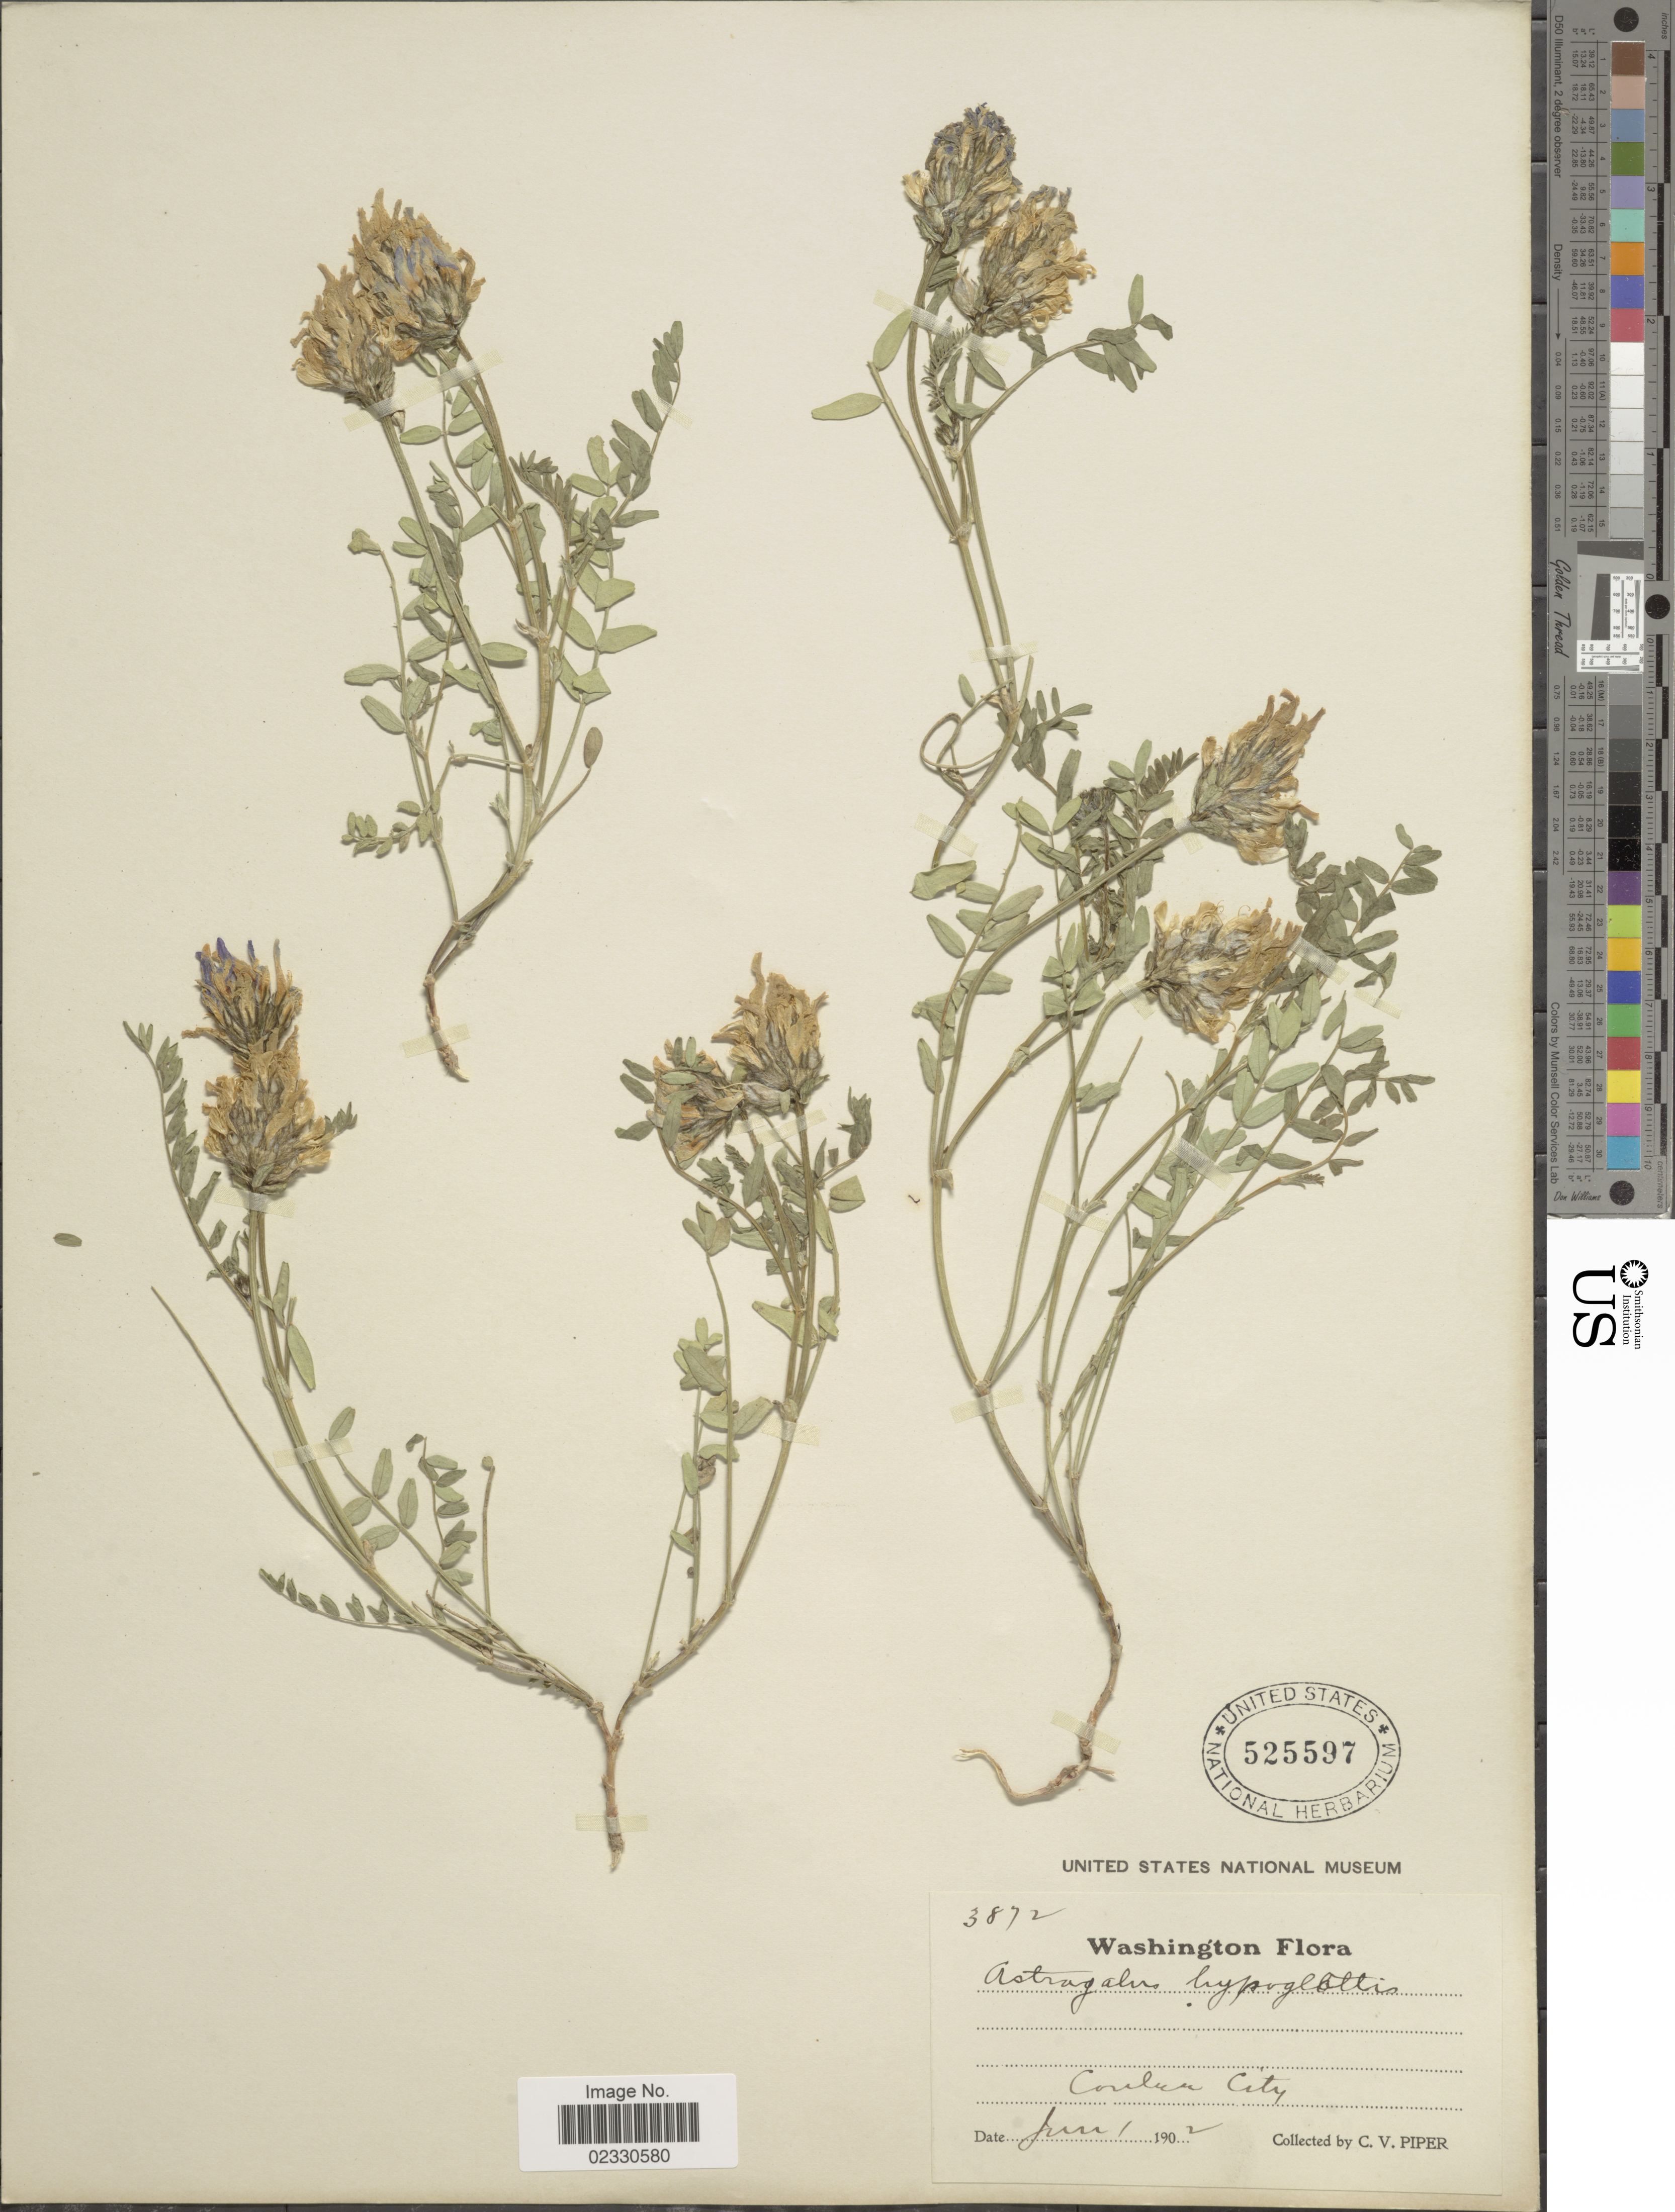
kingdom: Plantae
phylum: Tracheophyta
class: Magnoliopsida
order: Fabales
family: Fabaceae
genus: Astragalus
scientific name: Astragalus dasyglottis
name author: DC.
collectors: C. V. Piper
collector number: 3872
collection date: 1902-06-01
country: United States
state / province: Washington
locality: Coulan City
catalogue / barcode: US 525597